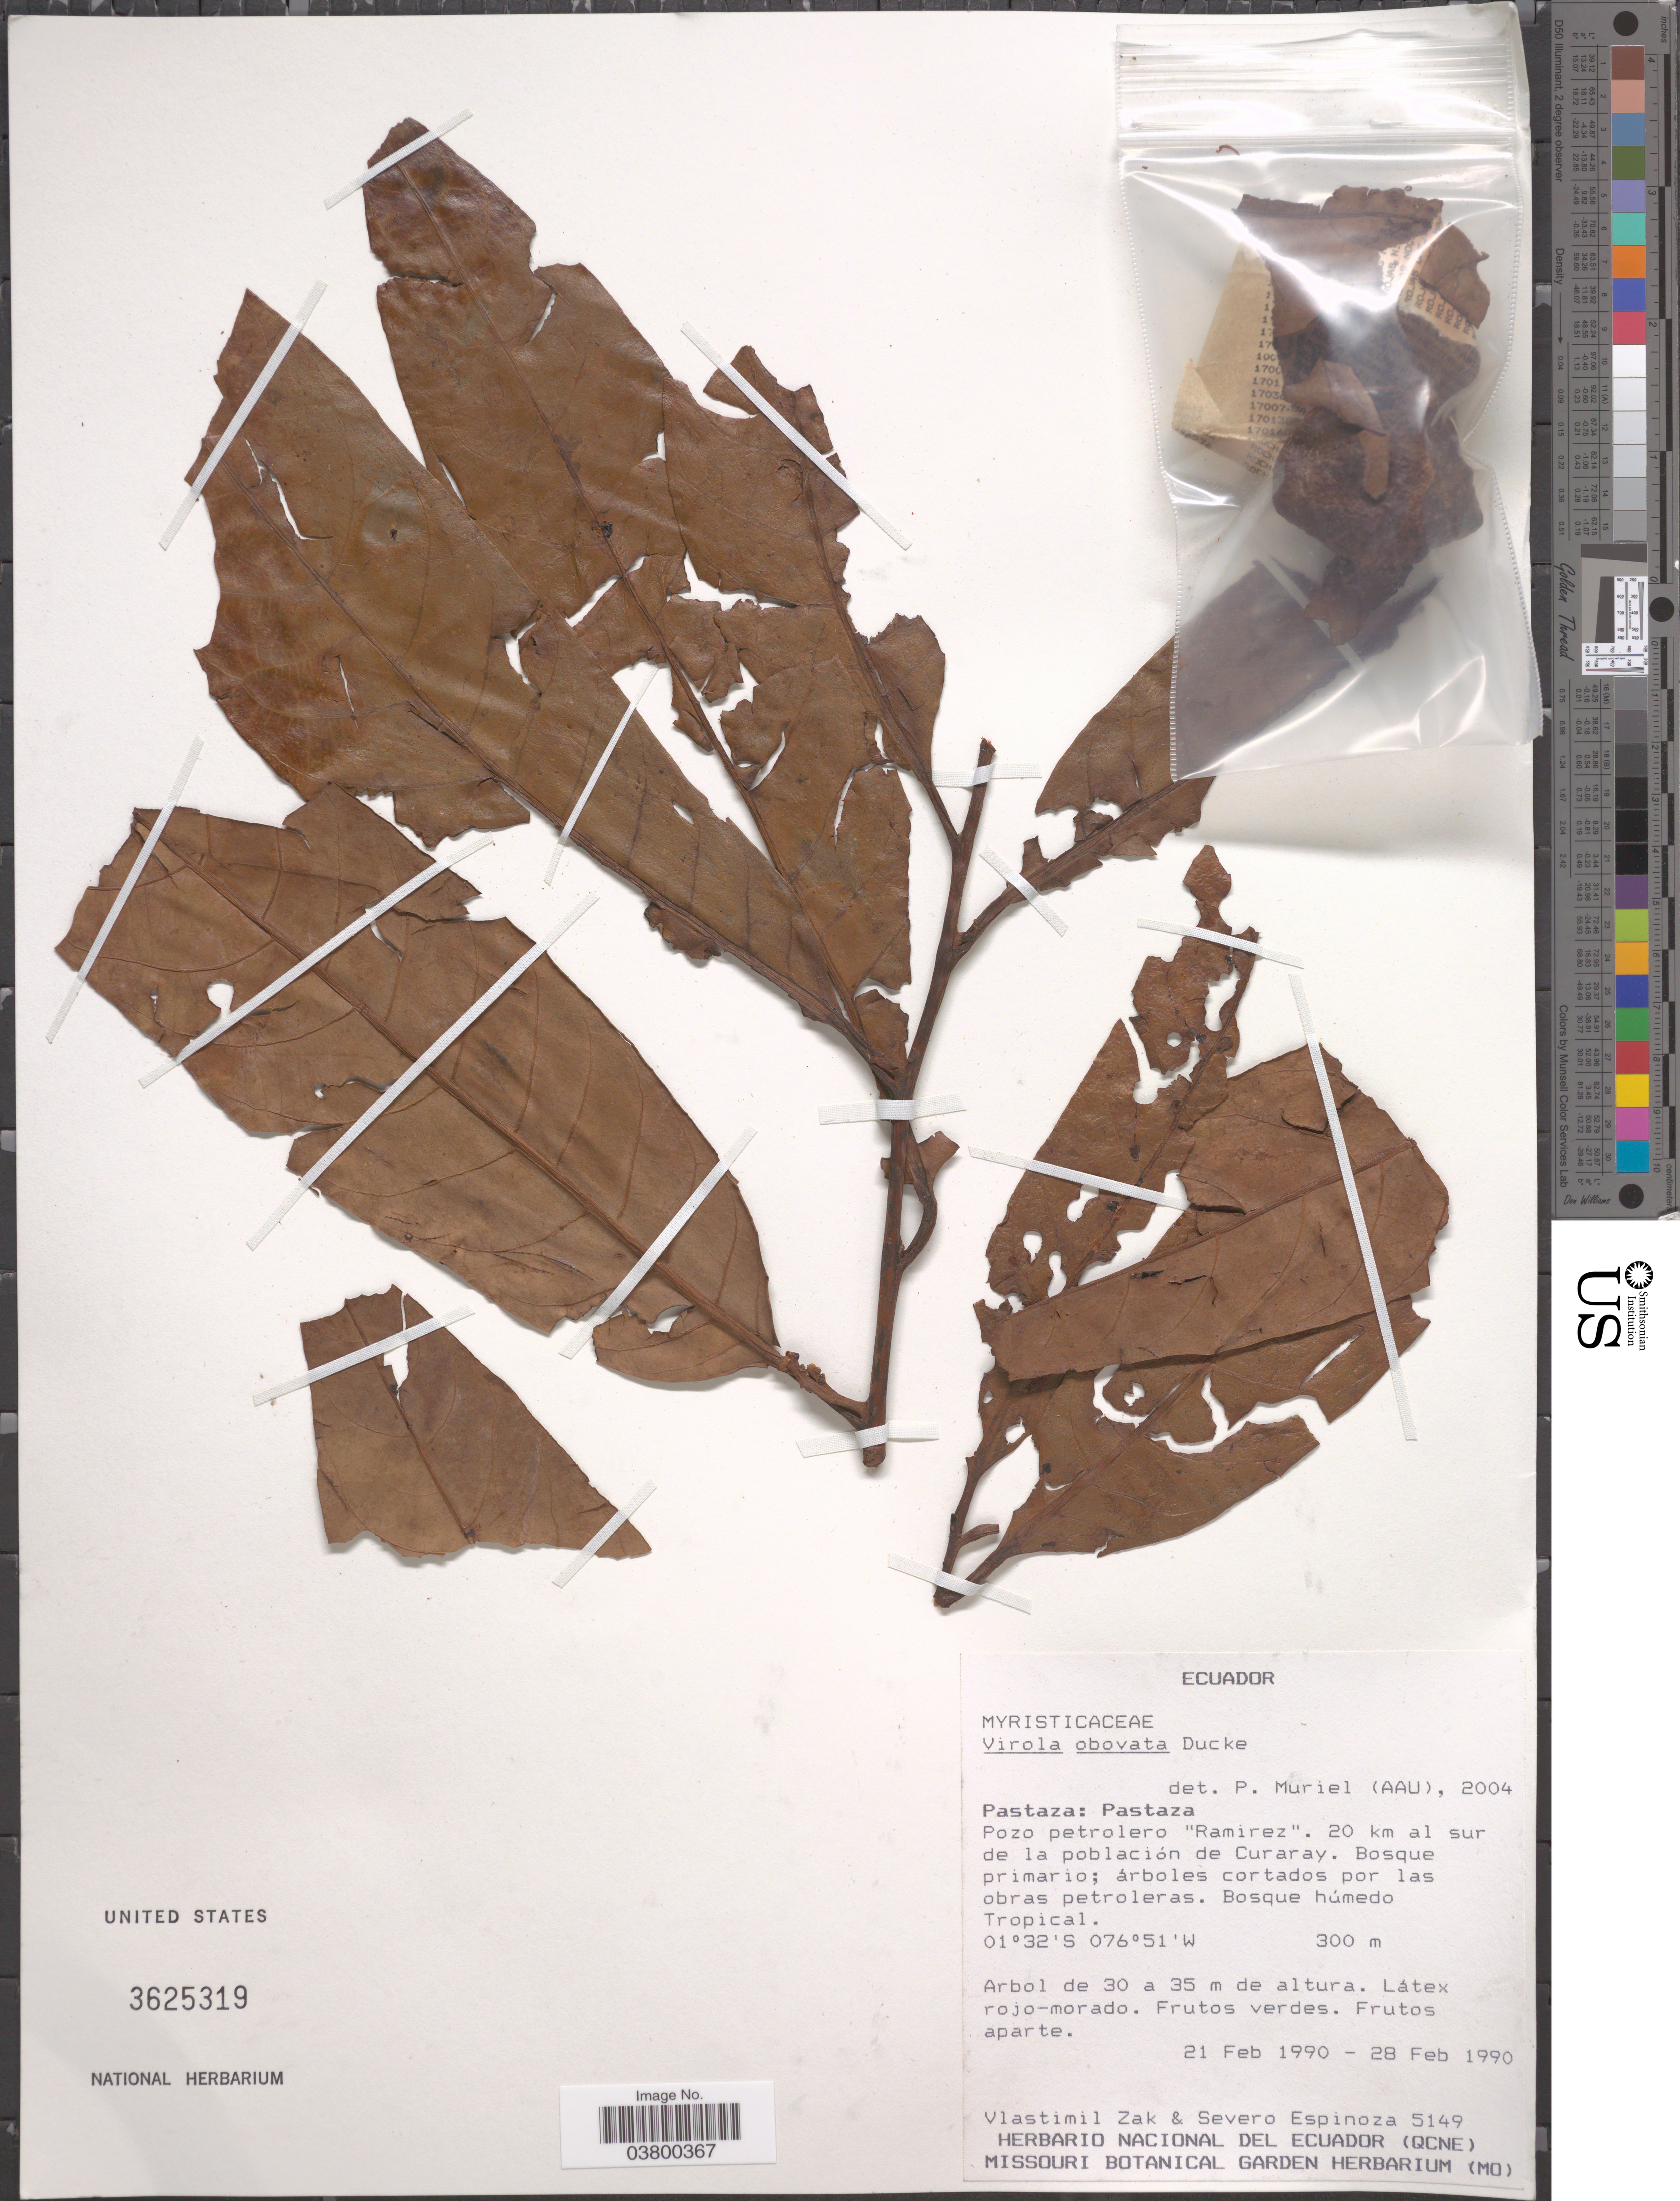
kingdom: Plantae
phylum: Tracheophyta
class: Magnoliopsida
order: Magnoliales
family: Myristicaceae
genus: Virola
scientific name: Virola obovata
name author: Ducke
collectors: V. Zak & S. Espinoza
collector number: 5149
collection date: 1990-02-21/1990-02-28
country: Ecuador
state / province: Pastaza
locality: Pozo petrolero "Ramirez". 20 km al sur de la población de Curaray.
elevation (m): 300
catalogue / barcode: US 3625319